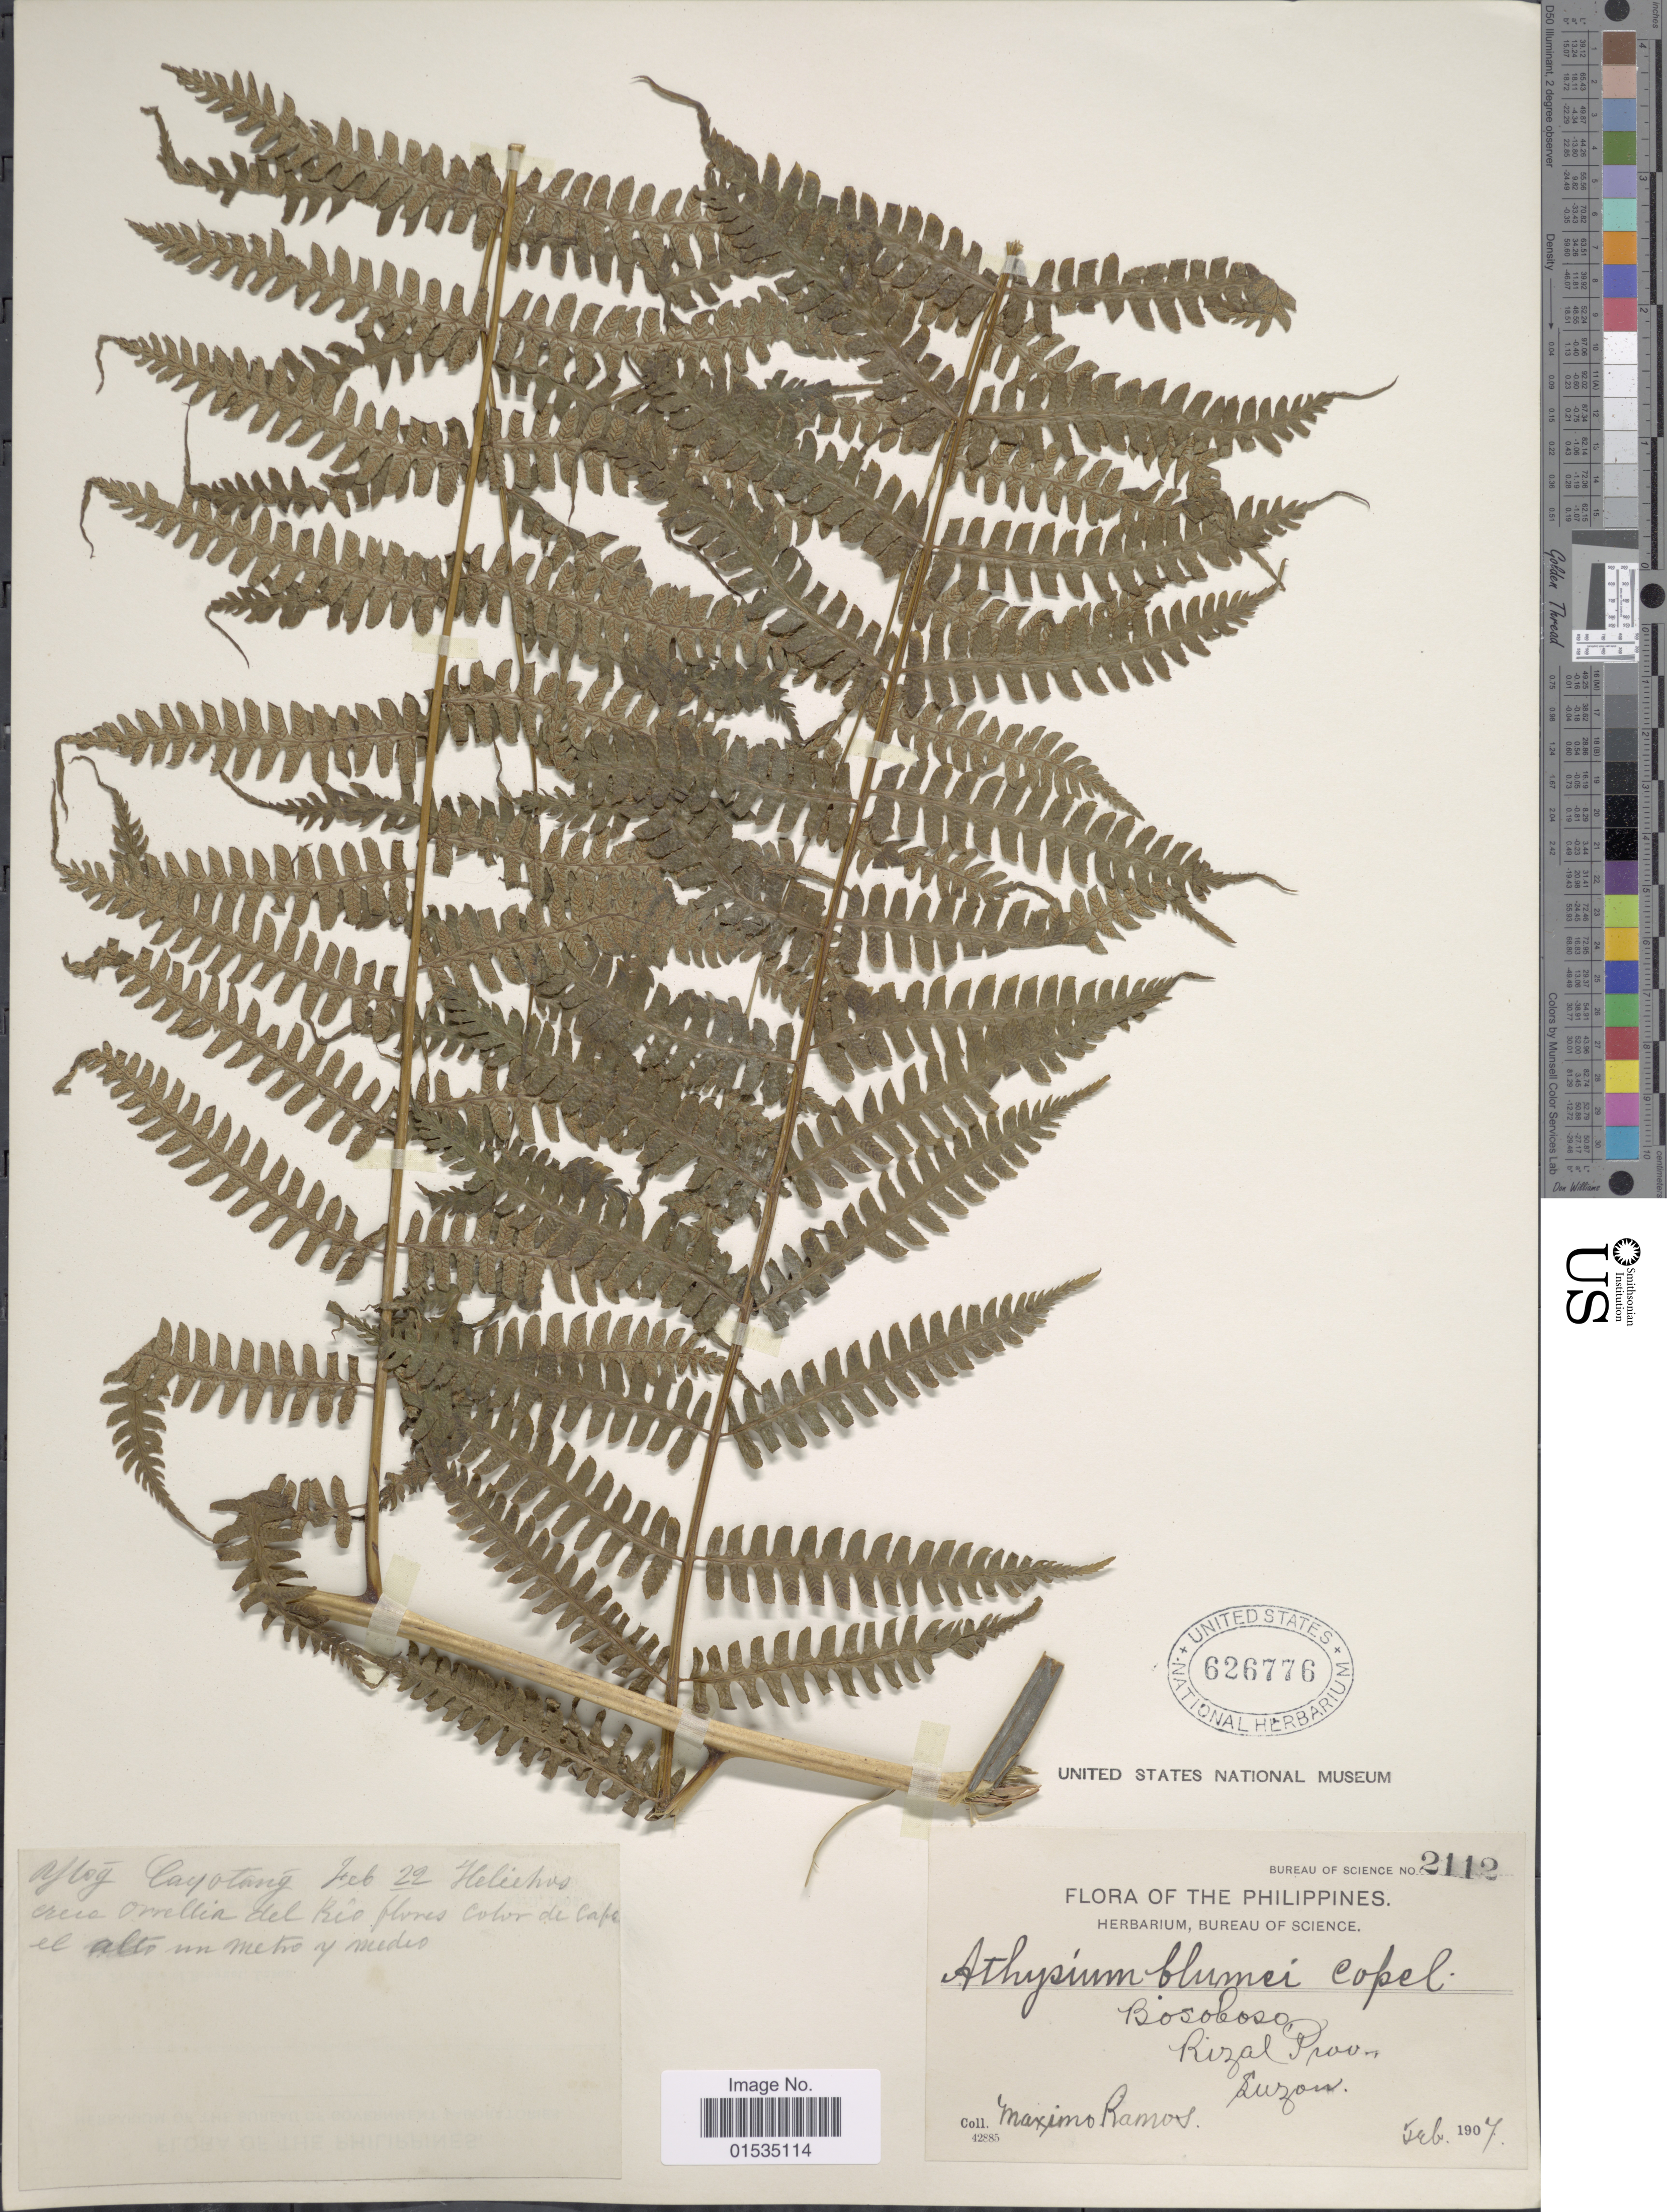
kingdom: Plantae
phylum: Tracheophyta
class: Polypodiopsida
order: Polypodiales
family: Athyriaceae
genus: Diplazium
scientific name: Diplazium polypodioides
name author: Blume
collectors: M. Ramos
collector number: Bureau of Science 2112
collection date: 1907-02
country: Philippines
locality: Bosoboso, Rizal Prov., Luzon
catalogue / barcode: US 626776